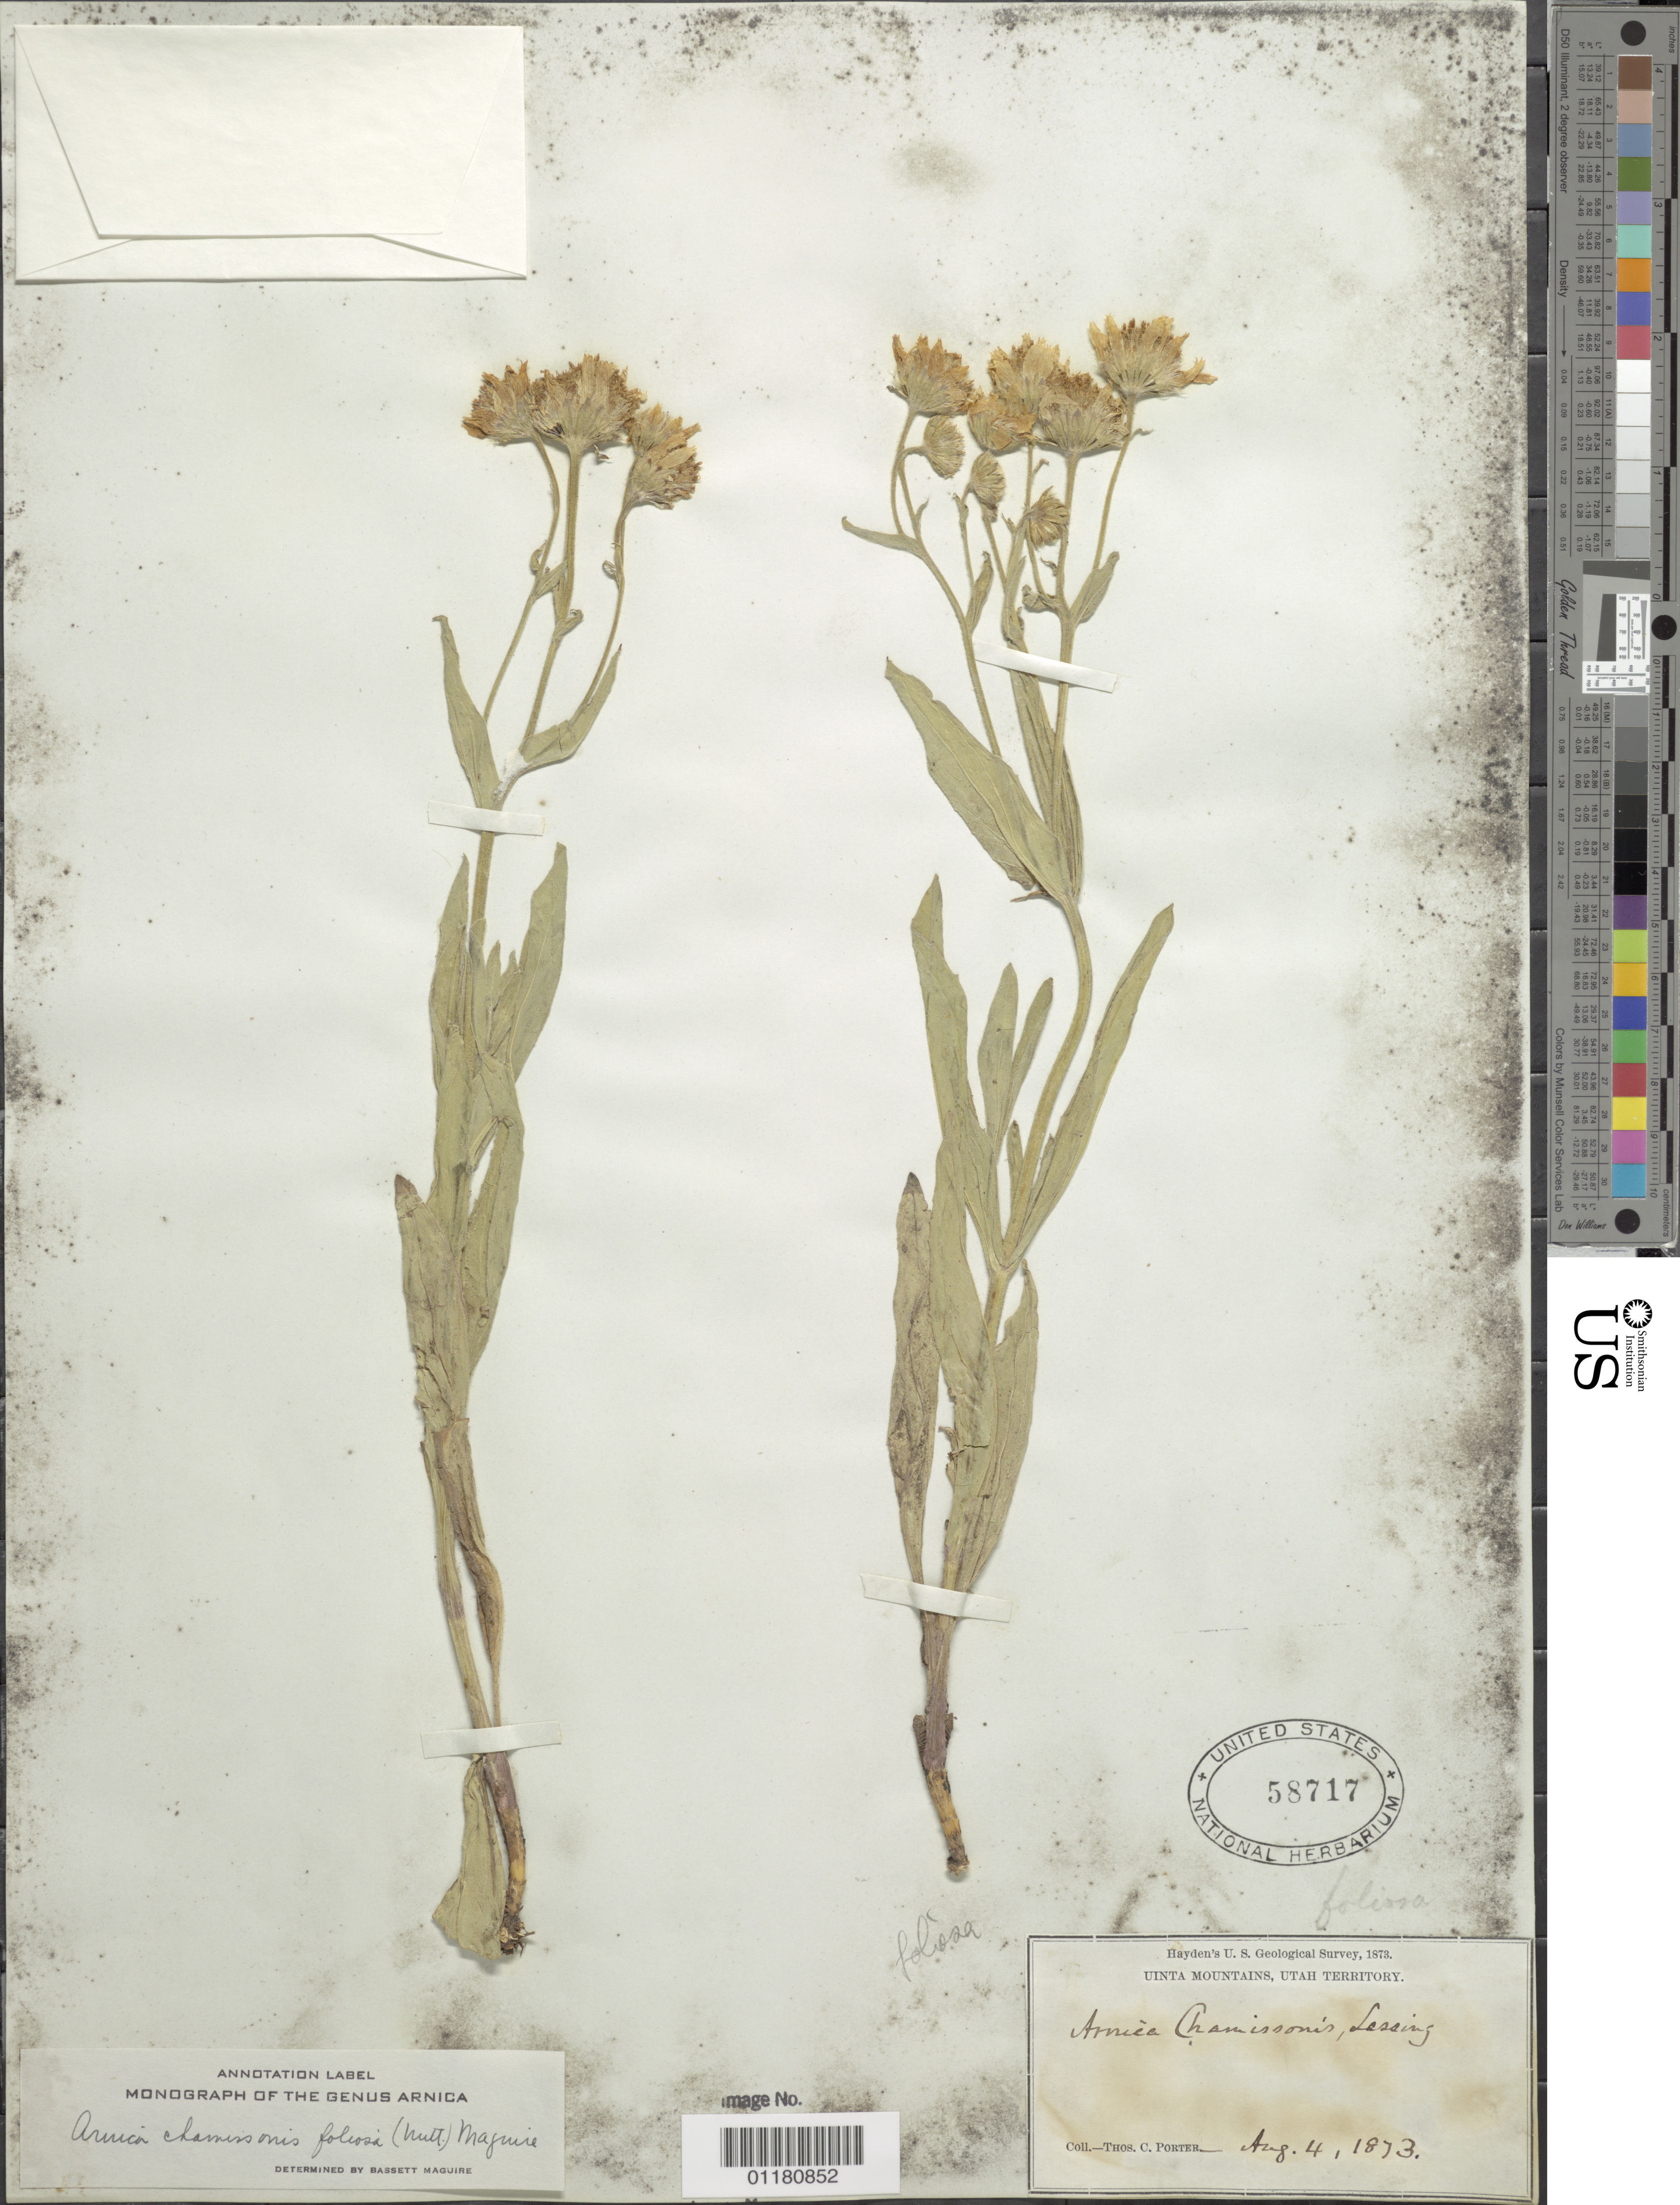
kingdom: Plantae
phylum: Tracheophyta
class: Magnoliopsida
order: Asterales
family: Asteraceae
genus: Arnica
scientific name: Arnica chamissonis subsp. foliosa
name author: (Nutt.) Maguire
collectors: T. C. Porter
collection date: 1873-08-04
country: United States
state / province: Utah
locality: Uinta Mountains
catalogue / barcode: US 58717